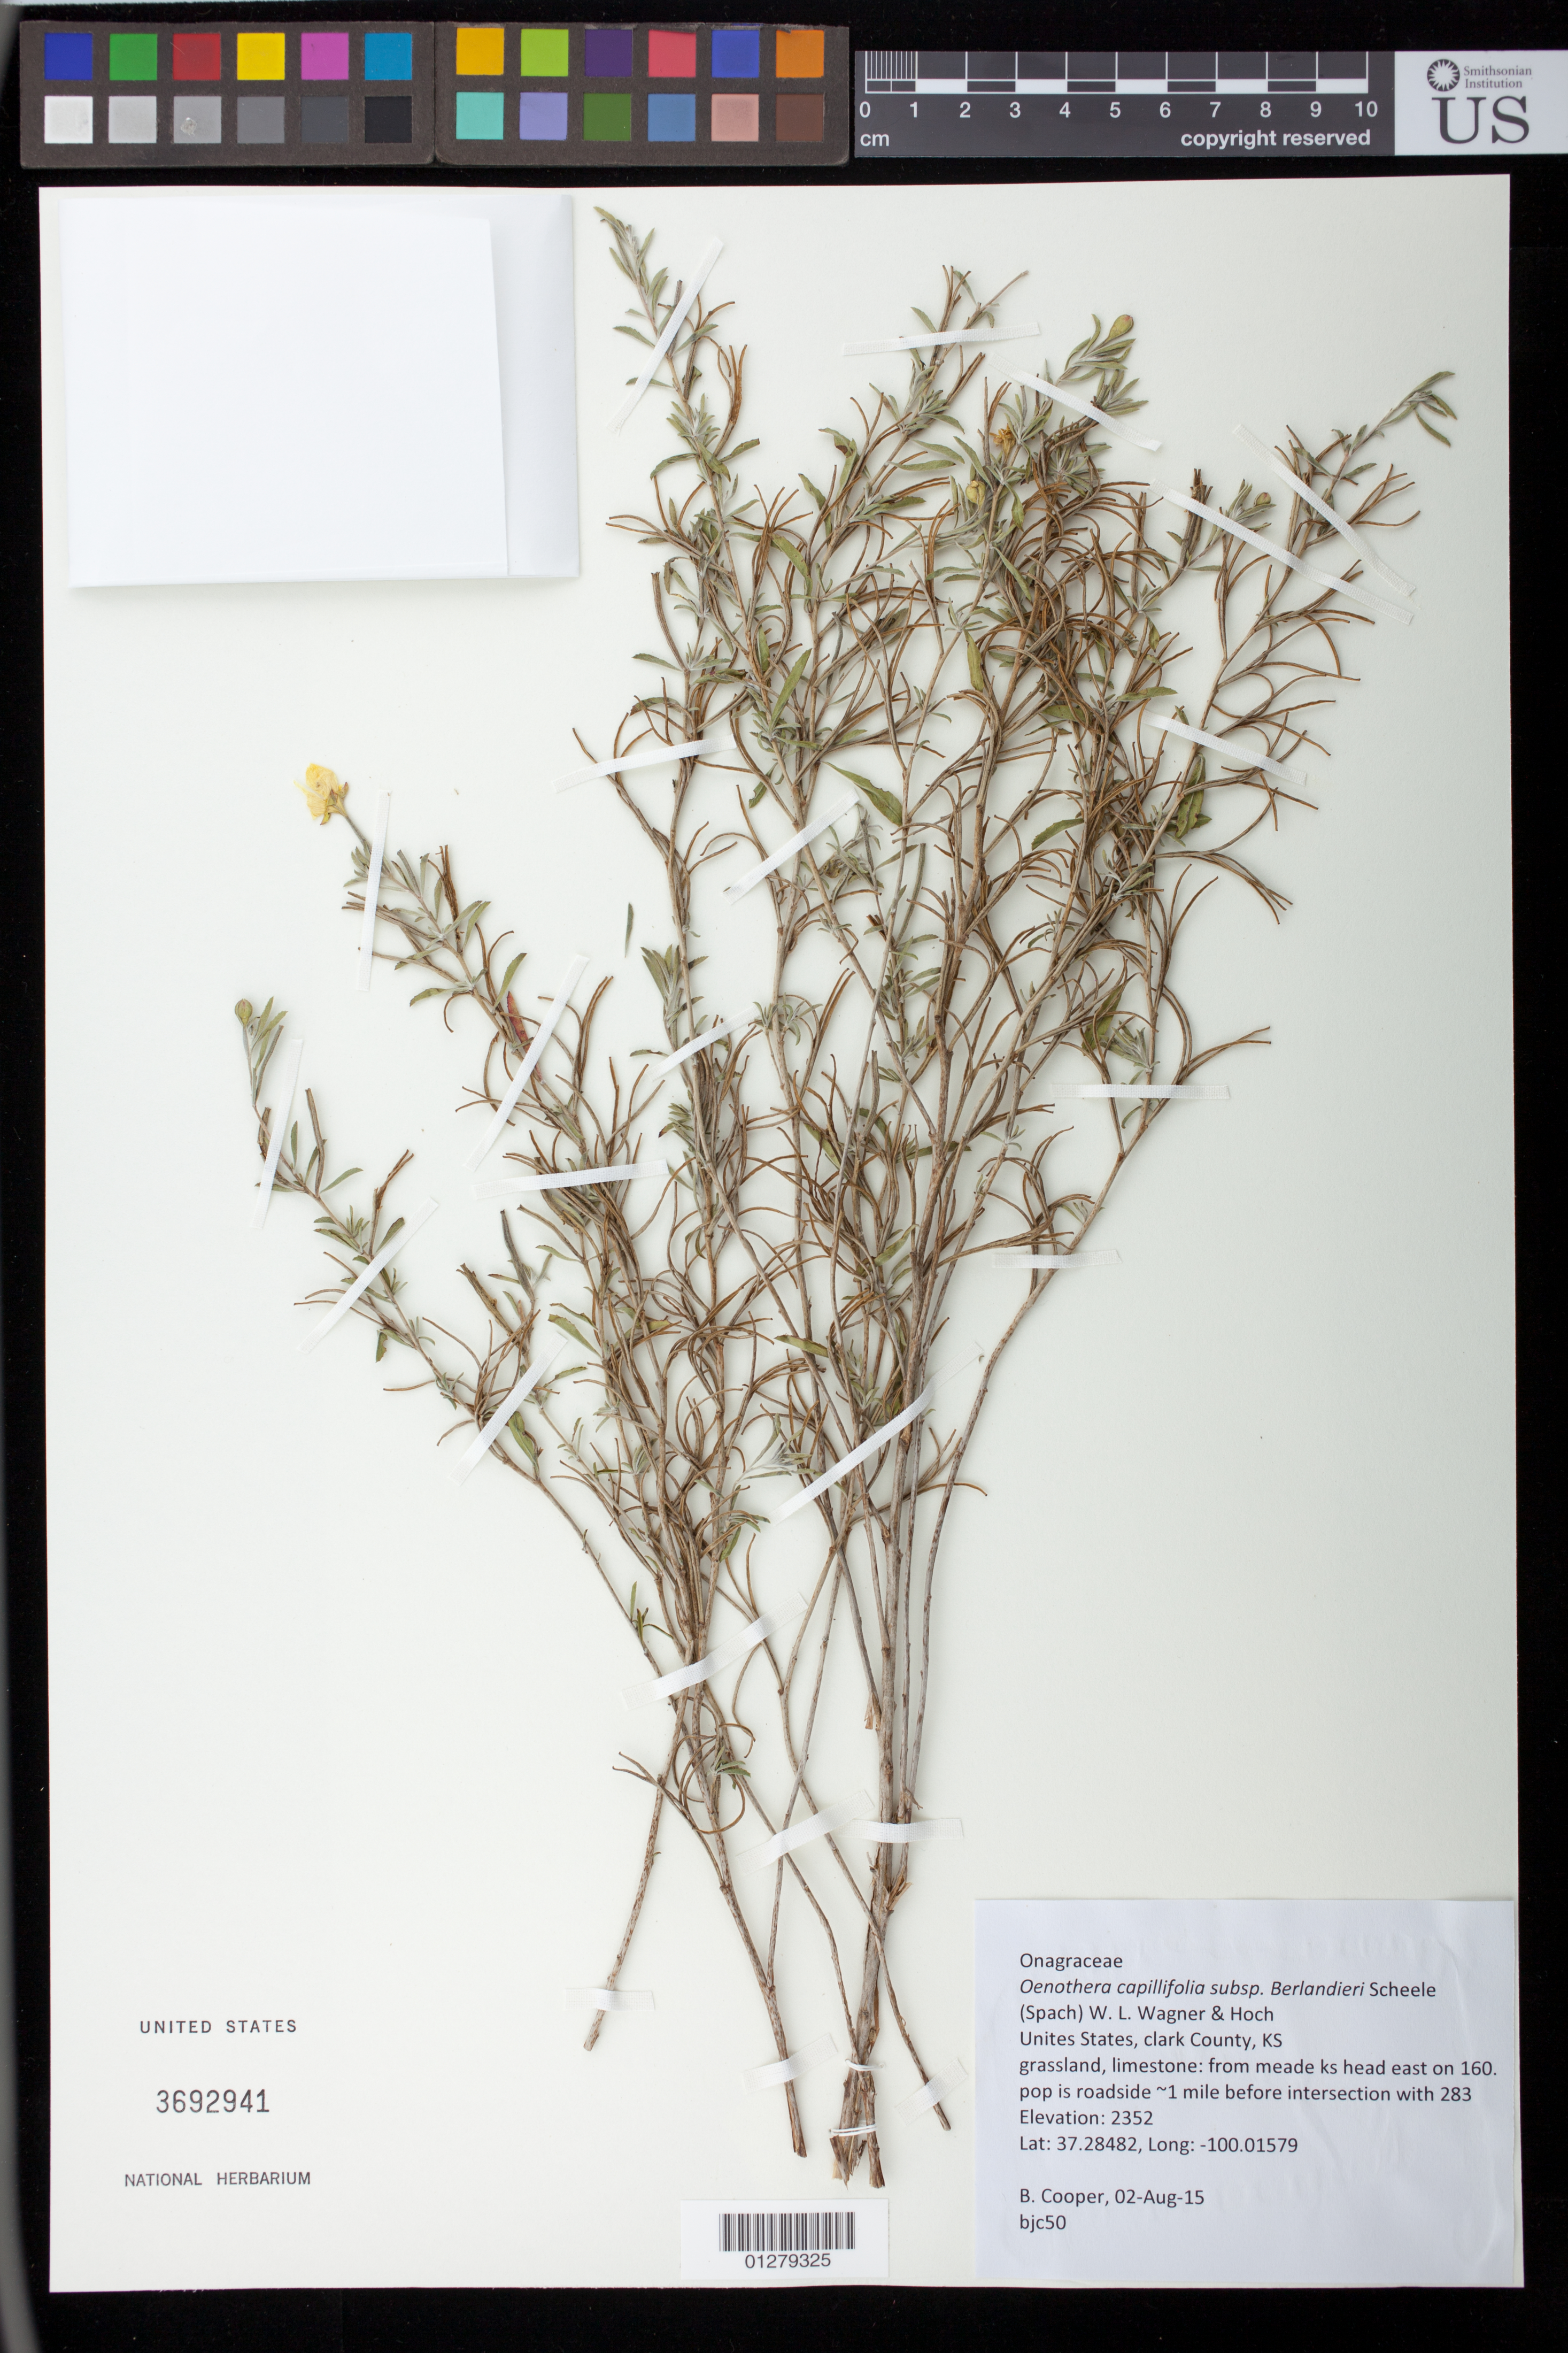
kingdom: Plantae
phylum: Tracheophyta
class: Magnoliopsida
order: Myrtales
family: Onagraceae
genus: Oenothera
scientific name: Oenothera capillifolia subsp. berlandieri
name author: (Spach) W.L. Wagner & Hoch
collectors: B. J. Cooper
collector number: BJC 50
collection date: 2015-08-02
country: United States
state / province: Kansas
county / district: Clark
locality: From Meade KS head east on 160, roadside ~1 mile before intersection with 283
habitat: Grassland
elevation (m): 2352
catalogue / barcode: US 3692941